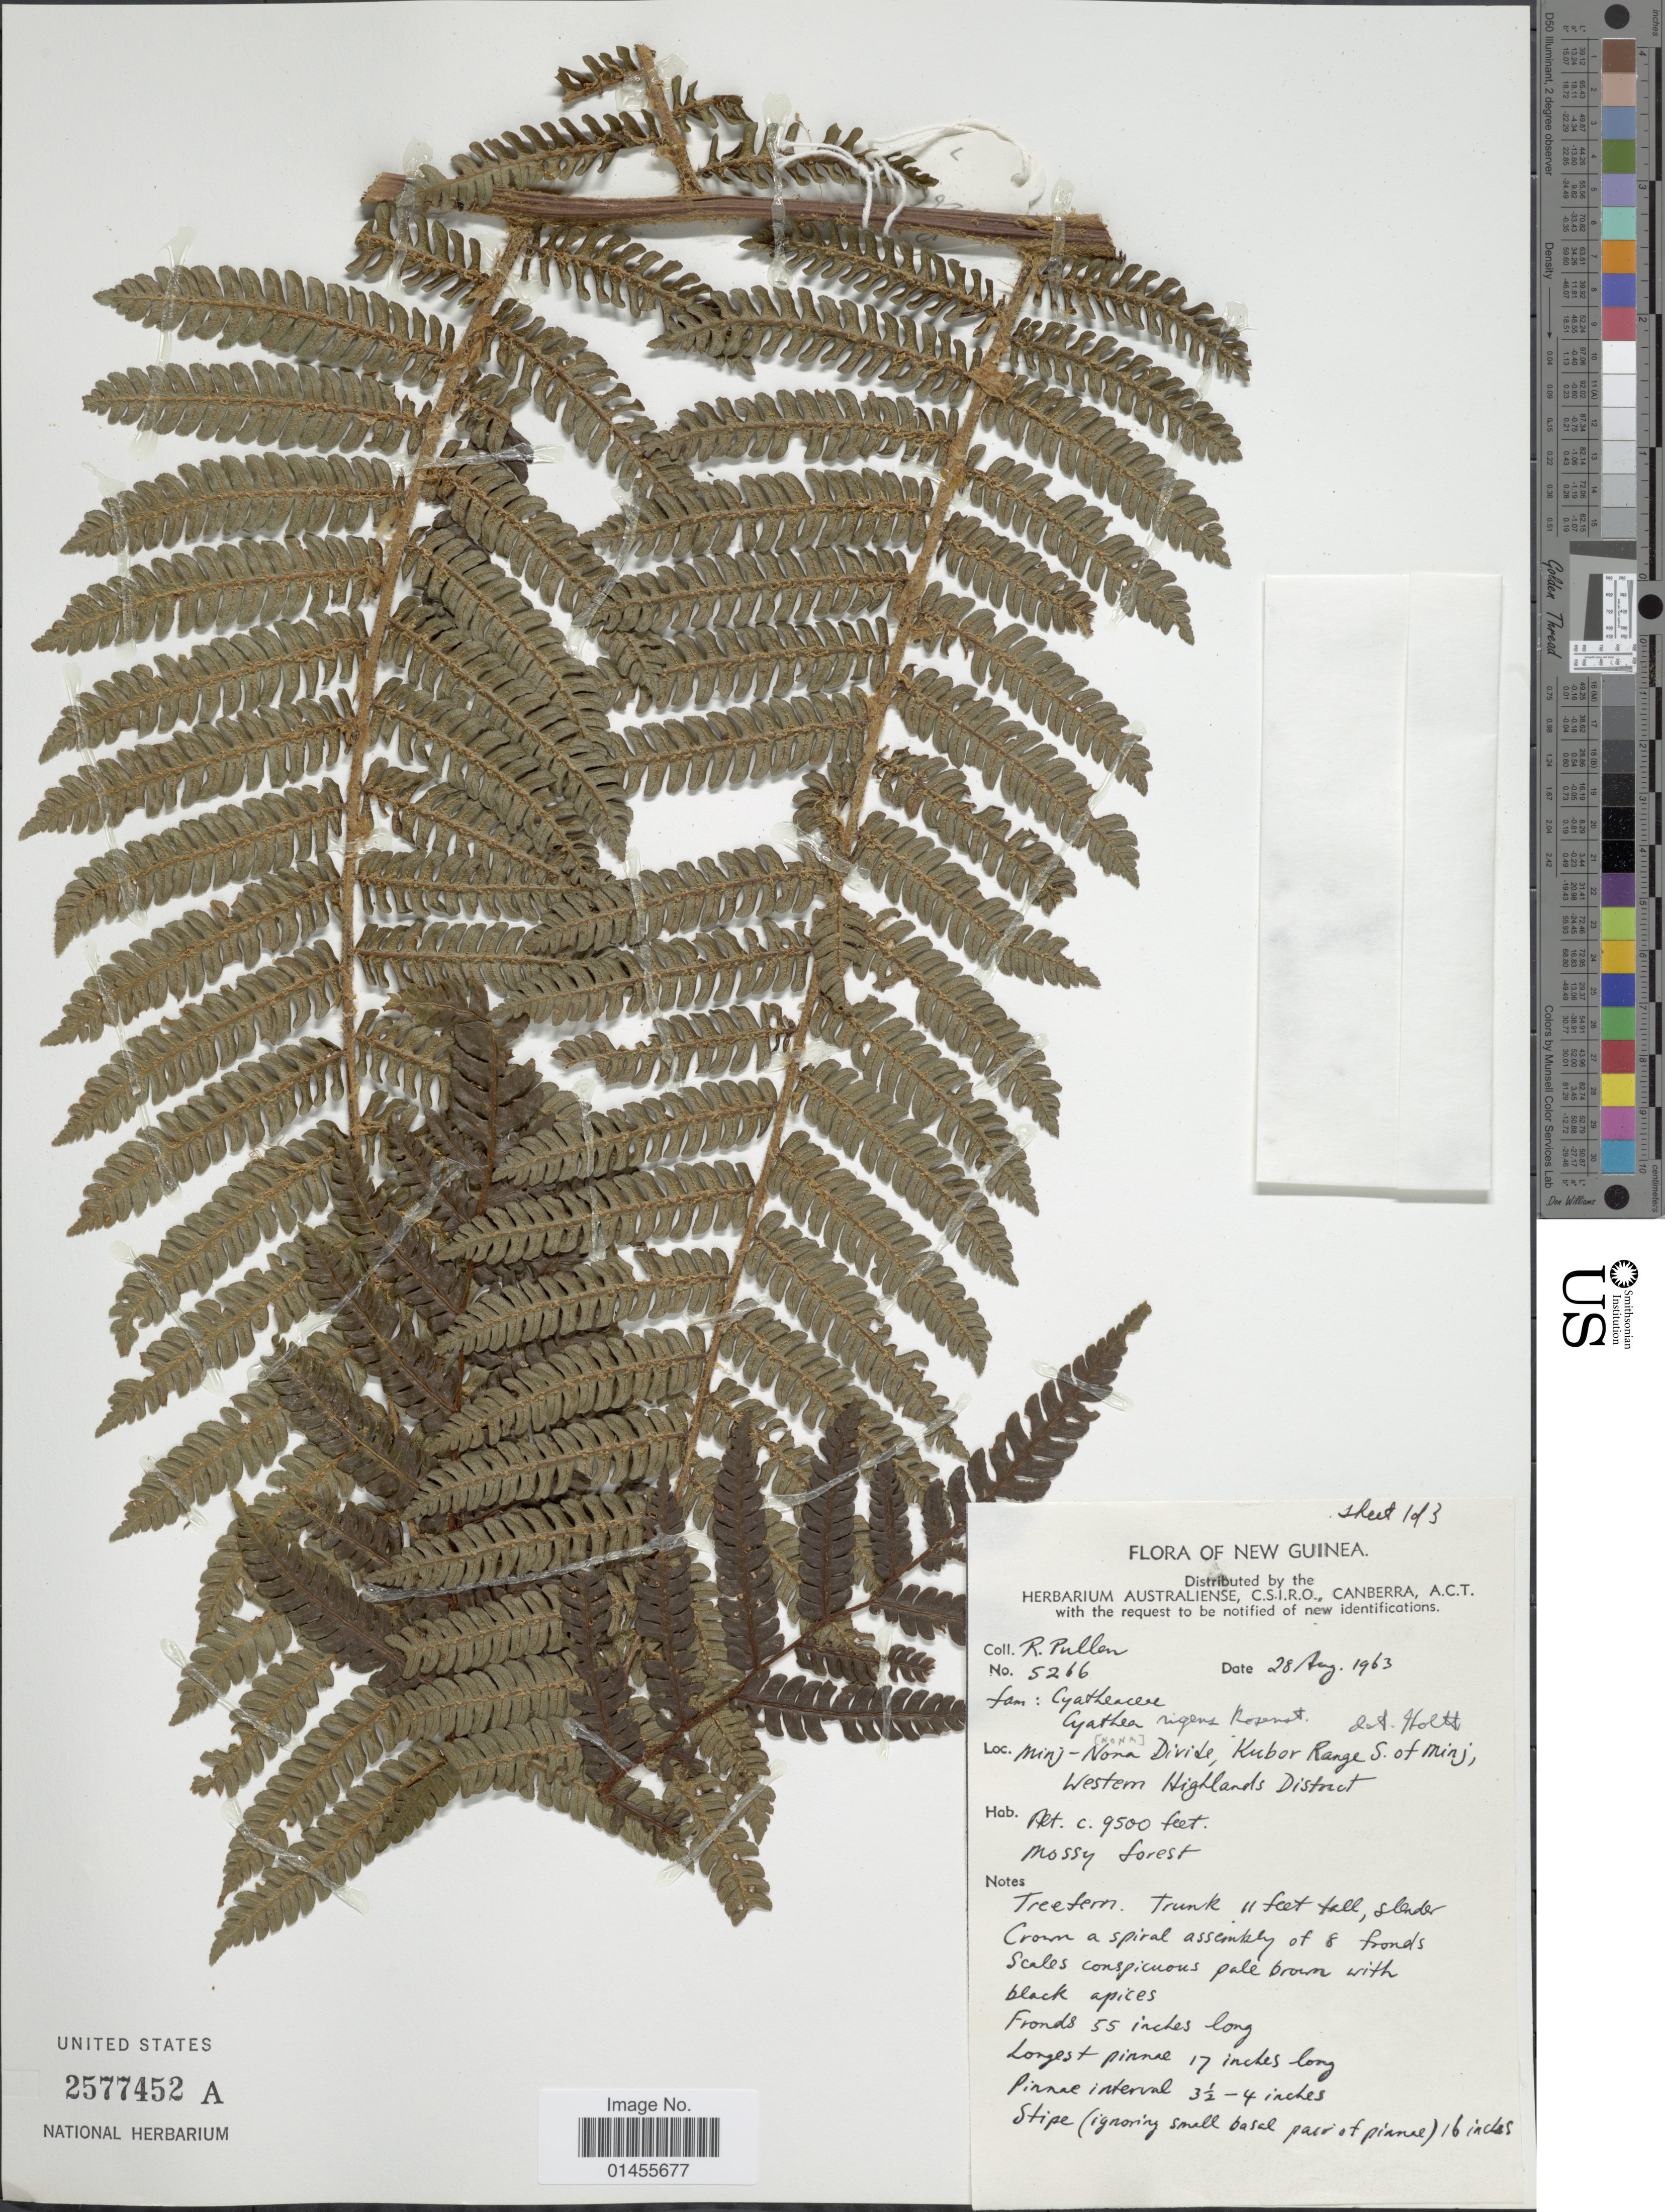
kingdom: Plantae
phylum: Tracheophyta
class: Polypodiopsida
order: Cyatheales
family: Cyatheaceae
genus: Alsophila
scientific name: Alsophila rigens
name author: (Rosenst.) R.M. Tryon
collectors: R. Pullen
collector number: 5266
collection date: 1963-08-28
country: Papua New Guinea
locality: New Guinea. Minj-Nona Divide, Kubor Range S. of Minj, Western Highlands District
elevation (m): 2896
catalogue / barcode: US 2577452A